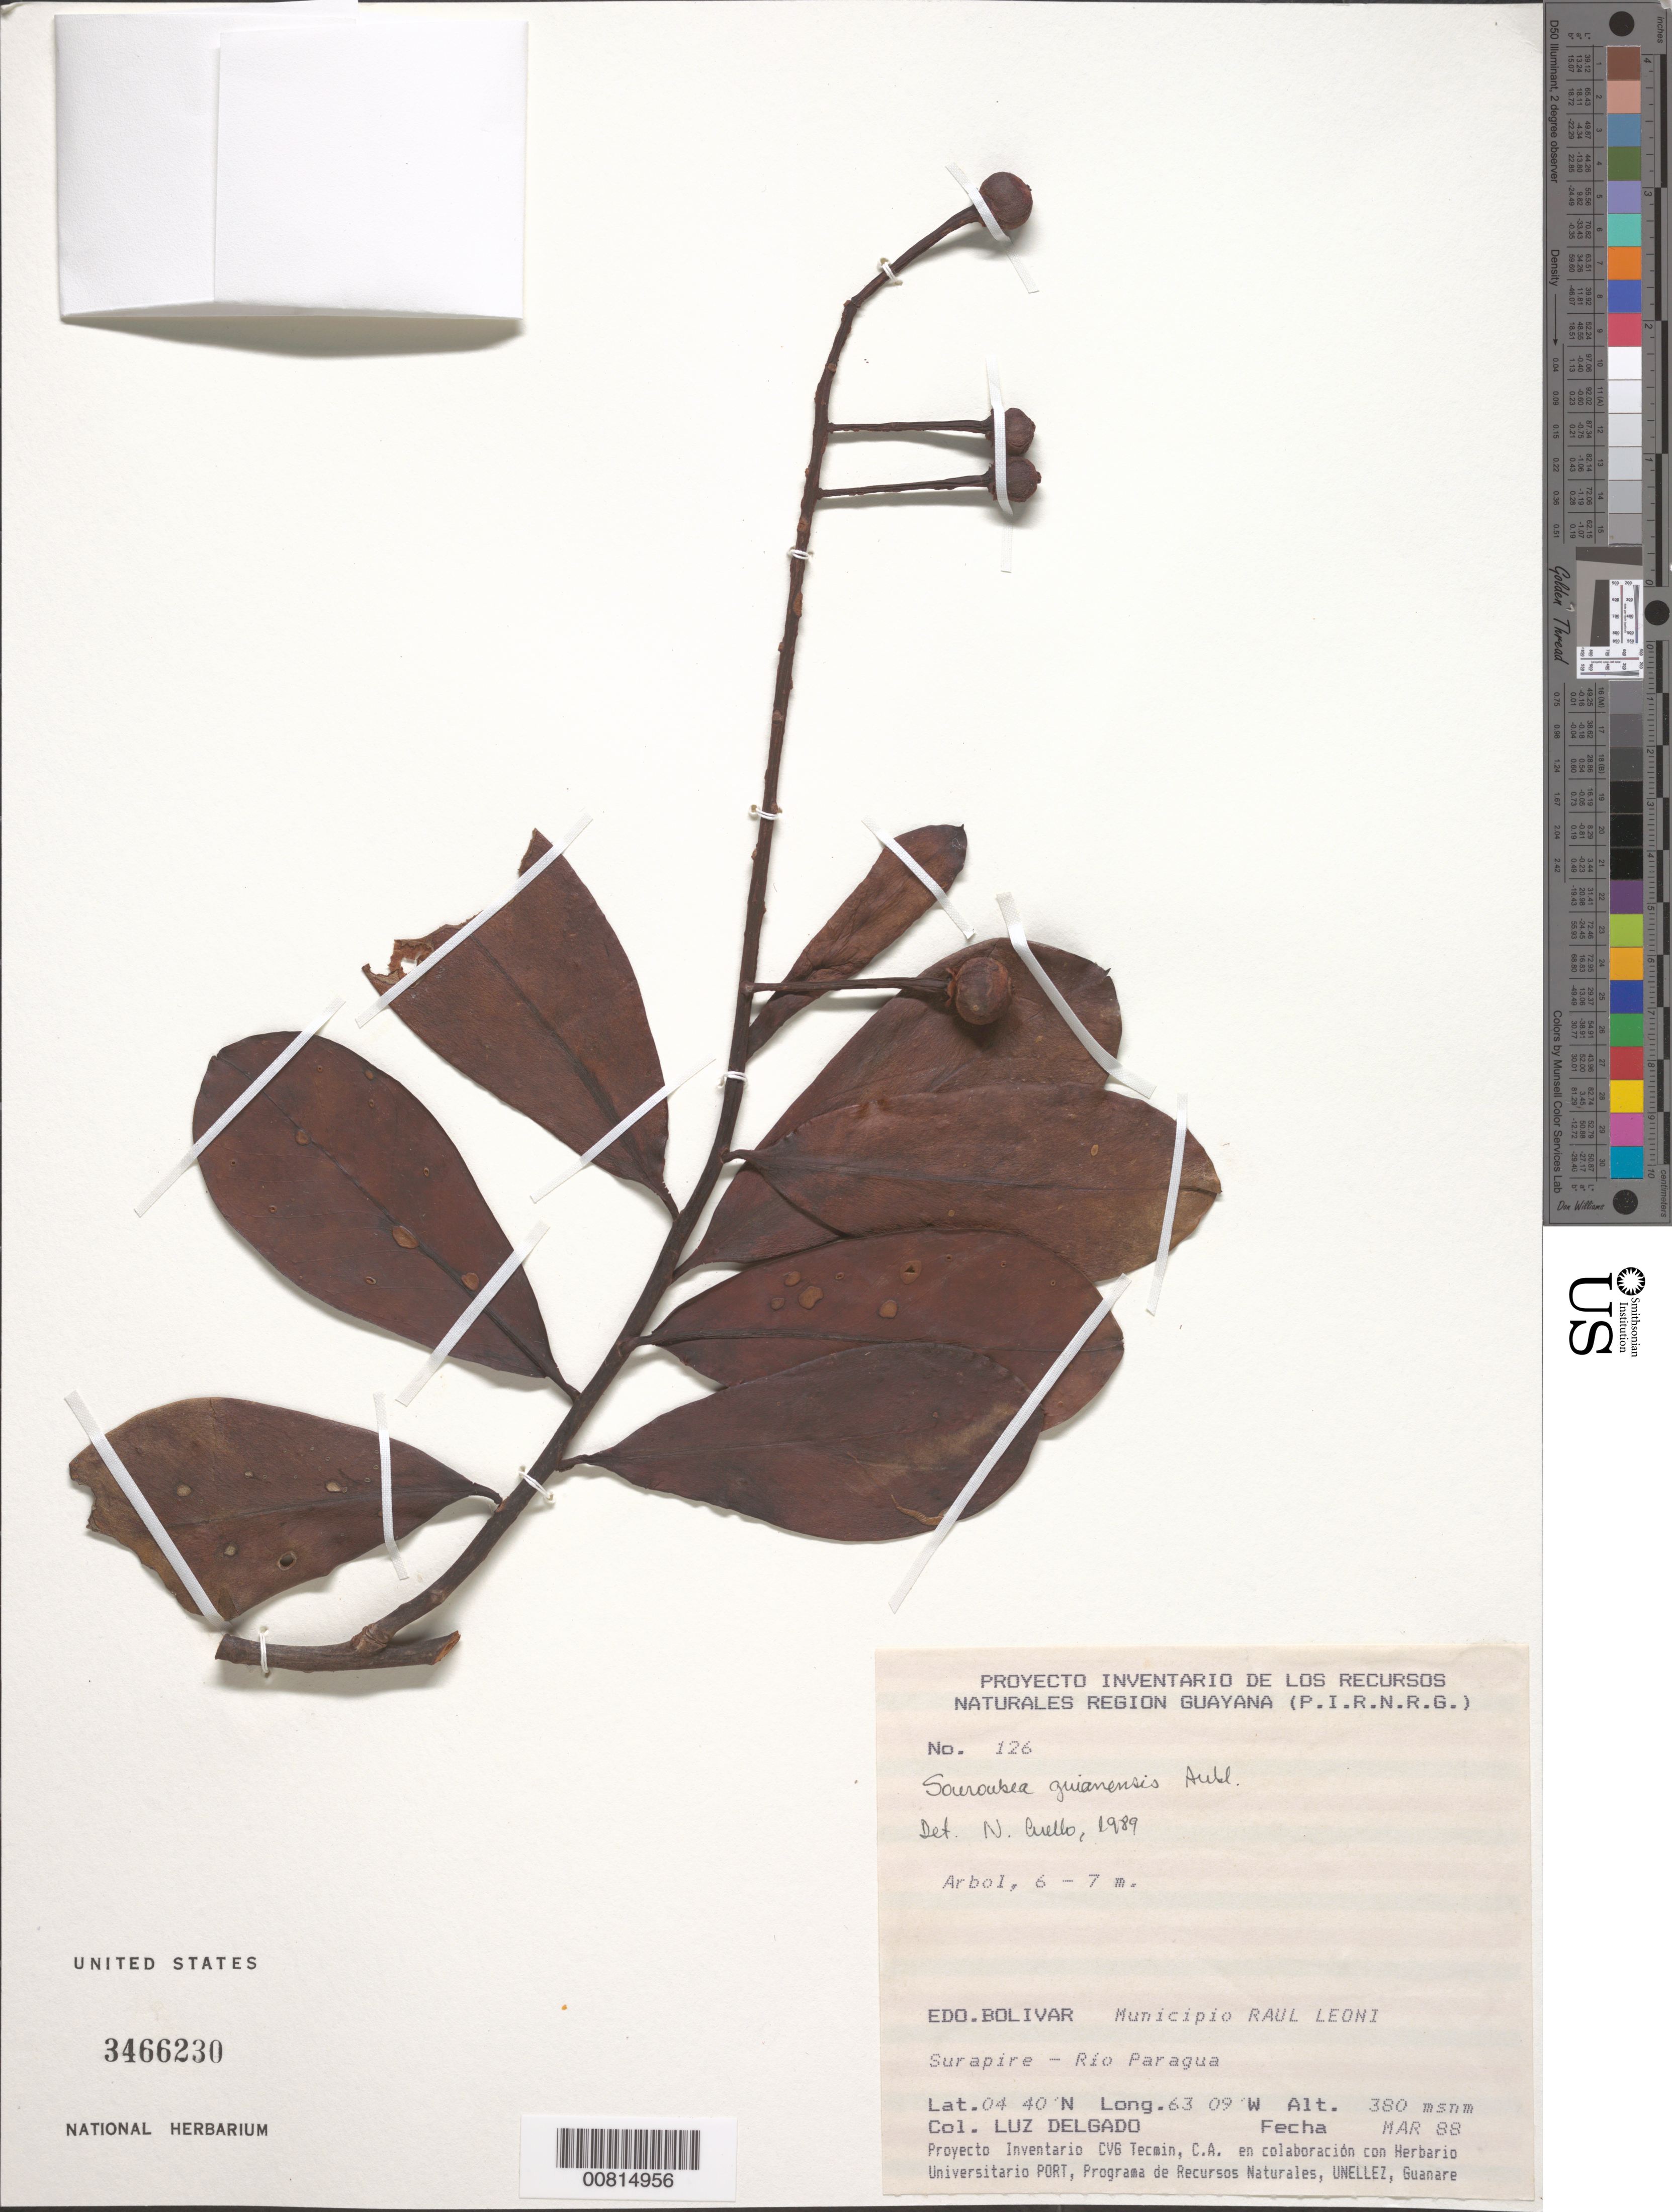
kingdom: Plantae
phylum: Tracheophyta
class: Magnoliopsida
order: Ericales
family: Marcgraviaceae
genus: Souroubea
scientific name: Souroubea guianensis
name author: Aubl.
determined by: Cuello, Nidia L.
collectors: L. Delgado V.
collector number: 126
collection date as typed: Mar-88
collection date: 1988-03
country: Venezuela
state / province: Bolívar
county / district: Angostura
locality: Mun, Raúl Leoni [=Angostura], Surapire-Río Paragua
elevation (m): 380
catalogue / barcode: US 3466230